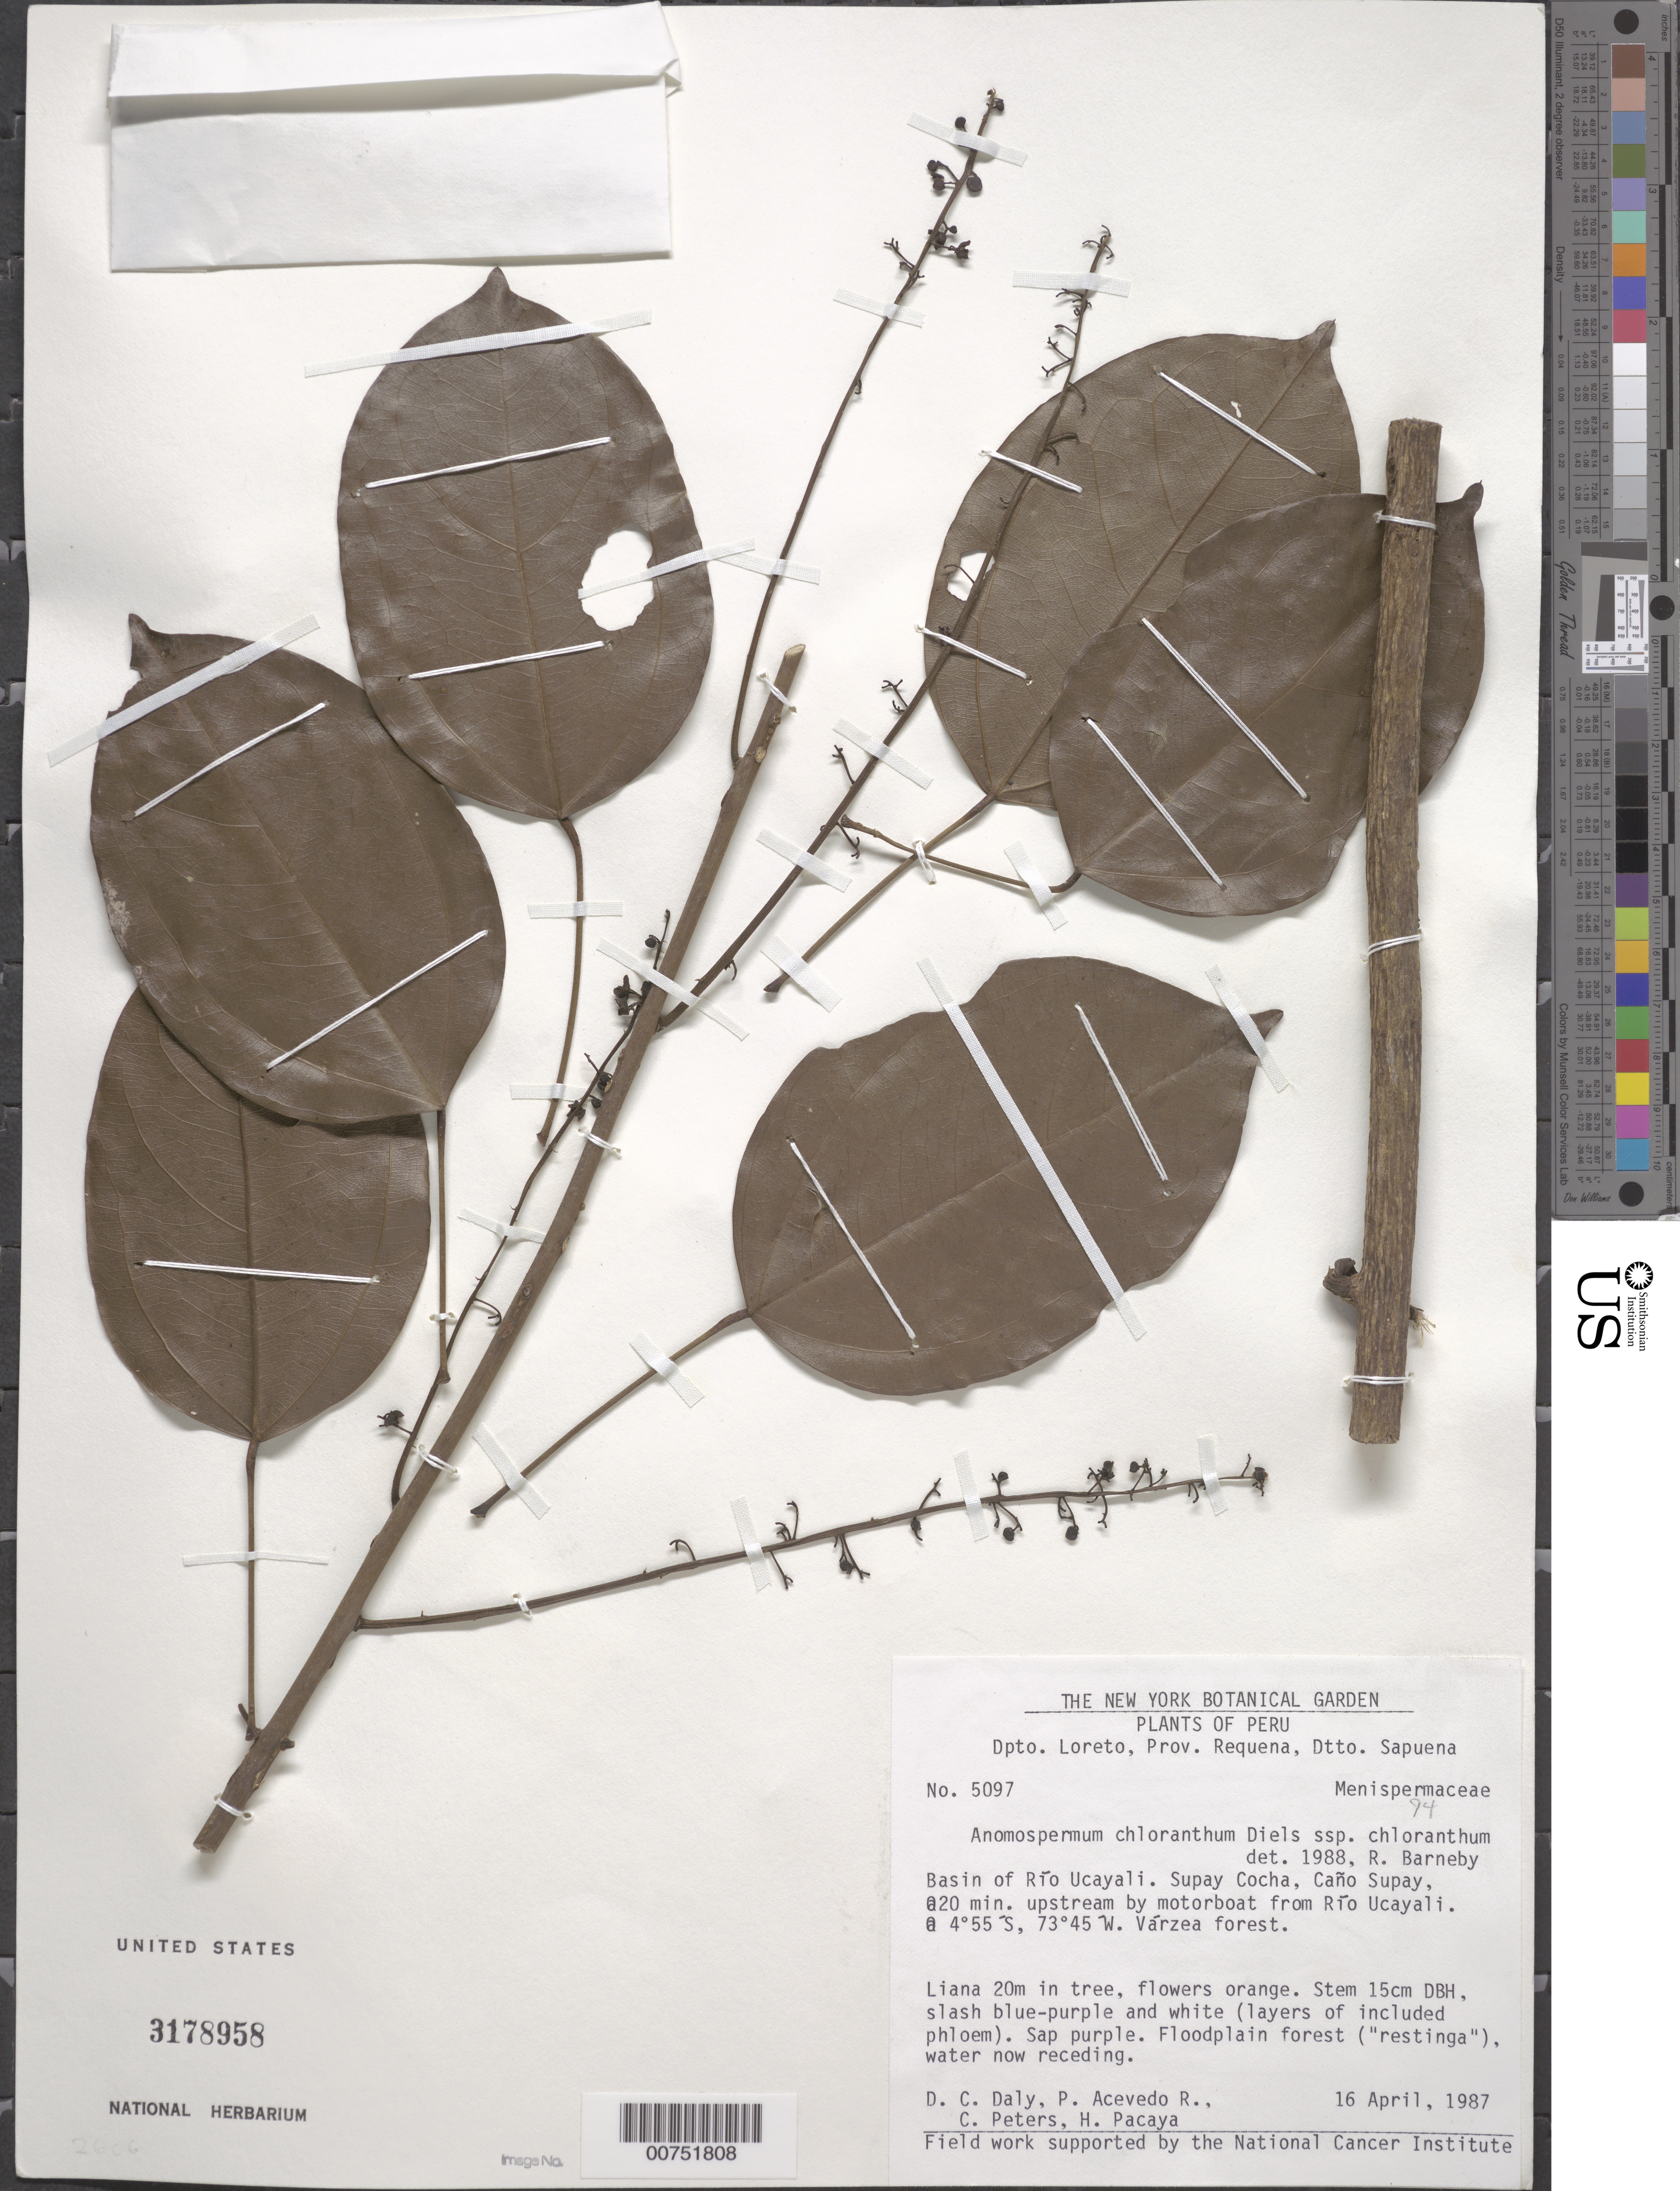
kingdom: Plantae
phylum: Tracheophyta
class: Magnoliopsida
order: Ranunculales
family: Menispermaceae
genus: Anomospermum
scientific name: Anomospermum chloranthum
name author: Diels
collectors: D. C. Daly, P. Acevedo R., C. Peters & H. Pacaya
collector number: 5097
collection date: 1987-04-16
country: Peru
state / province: Loreto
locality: Dpto. Loreto, Prov. Requena, Dtto. Sapuena. Basin of Río Ucayali. Supay Cocha, Caño Supay, 20 min. upstream by motorboat from Río Ucayali.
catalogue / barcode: US 3178958